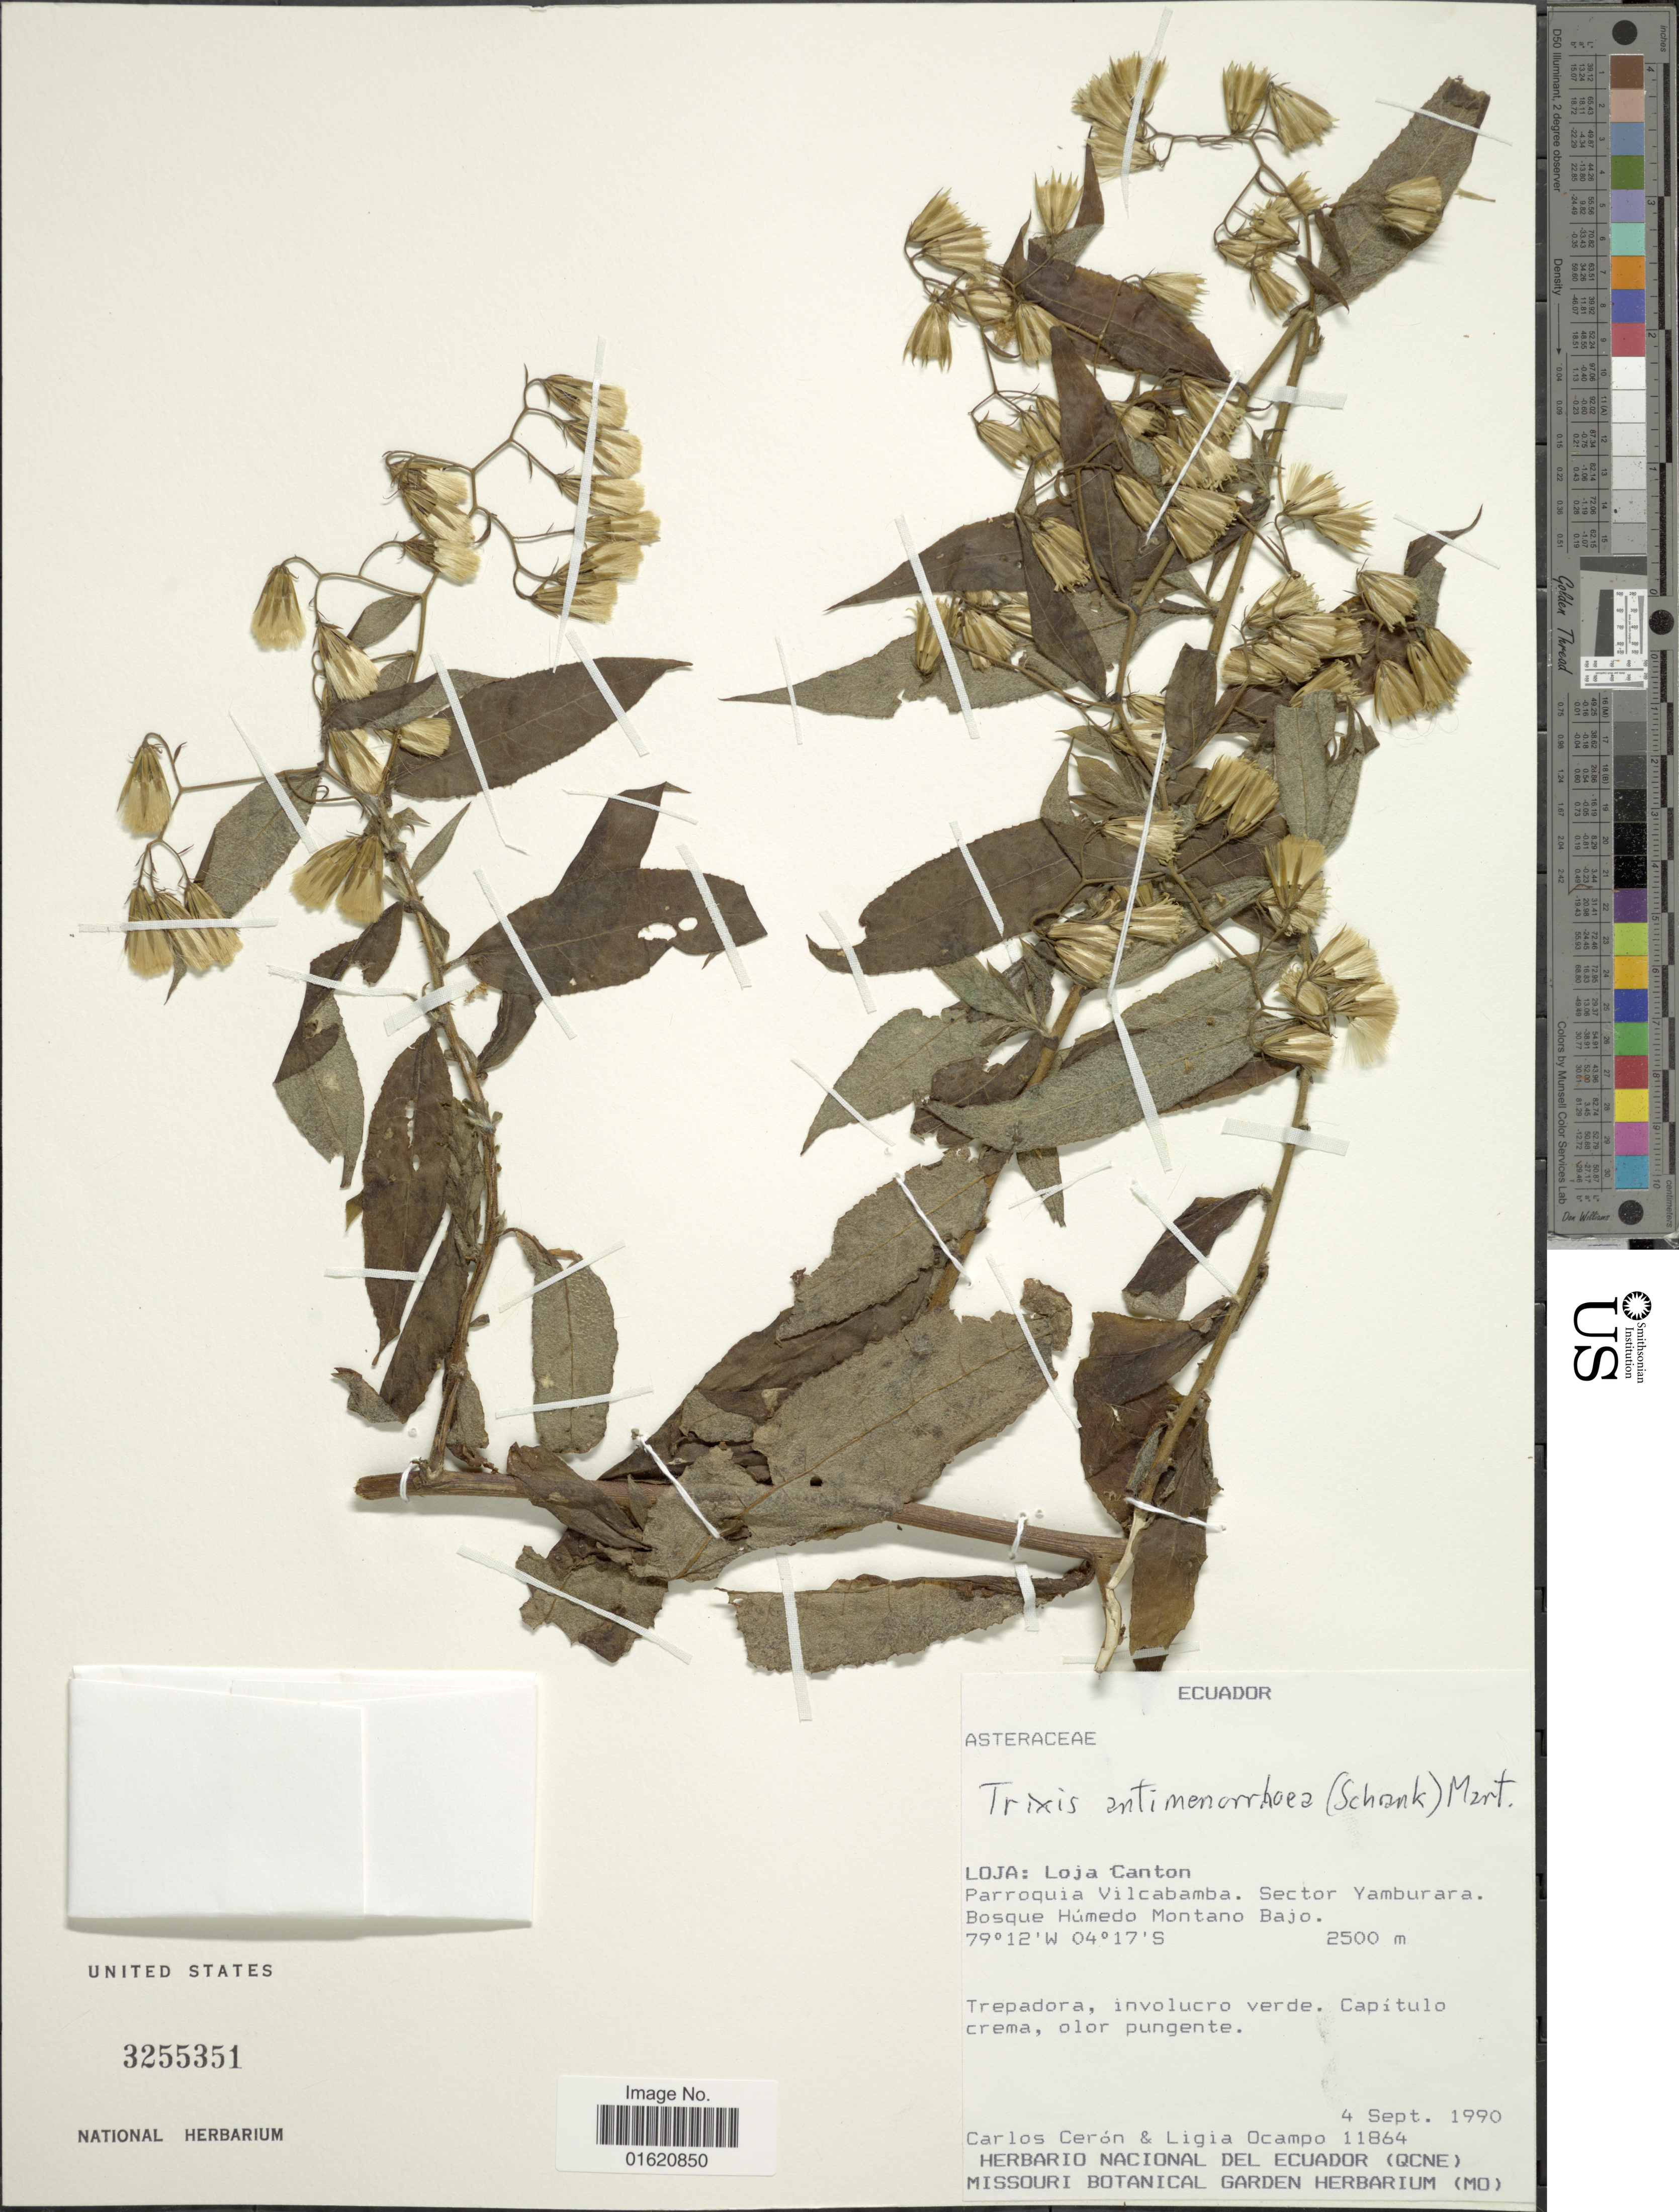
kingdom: Plantae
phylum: Tracheophyta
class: Magnoliopsida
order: Asterales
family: Asteraceae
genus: Trixis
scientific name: Trixis antimenorrhoea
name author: (Schrank) Mart. ex Kuntze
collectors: C. E. Cerón M. & L. Ocampo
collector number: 11864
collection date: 1990-09-04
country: Ecuador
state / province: Loja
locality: Loja Canton, Parroquia Vilcabamba, Sector Yamburaram Bosque Húmedo Montano Bajo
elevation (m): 2500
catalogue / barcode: US 3255351